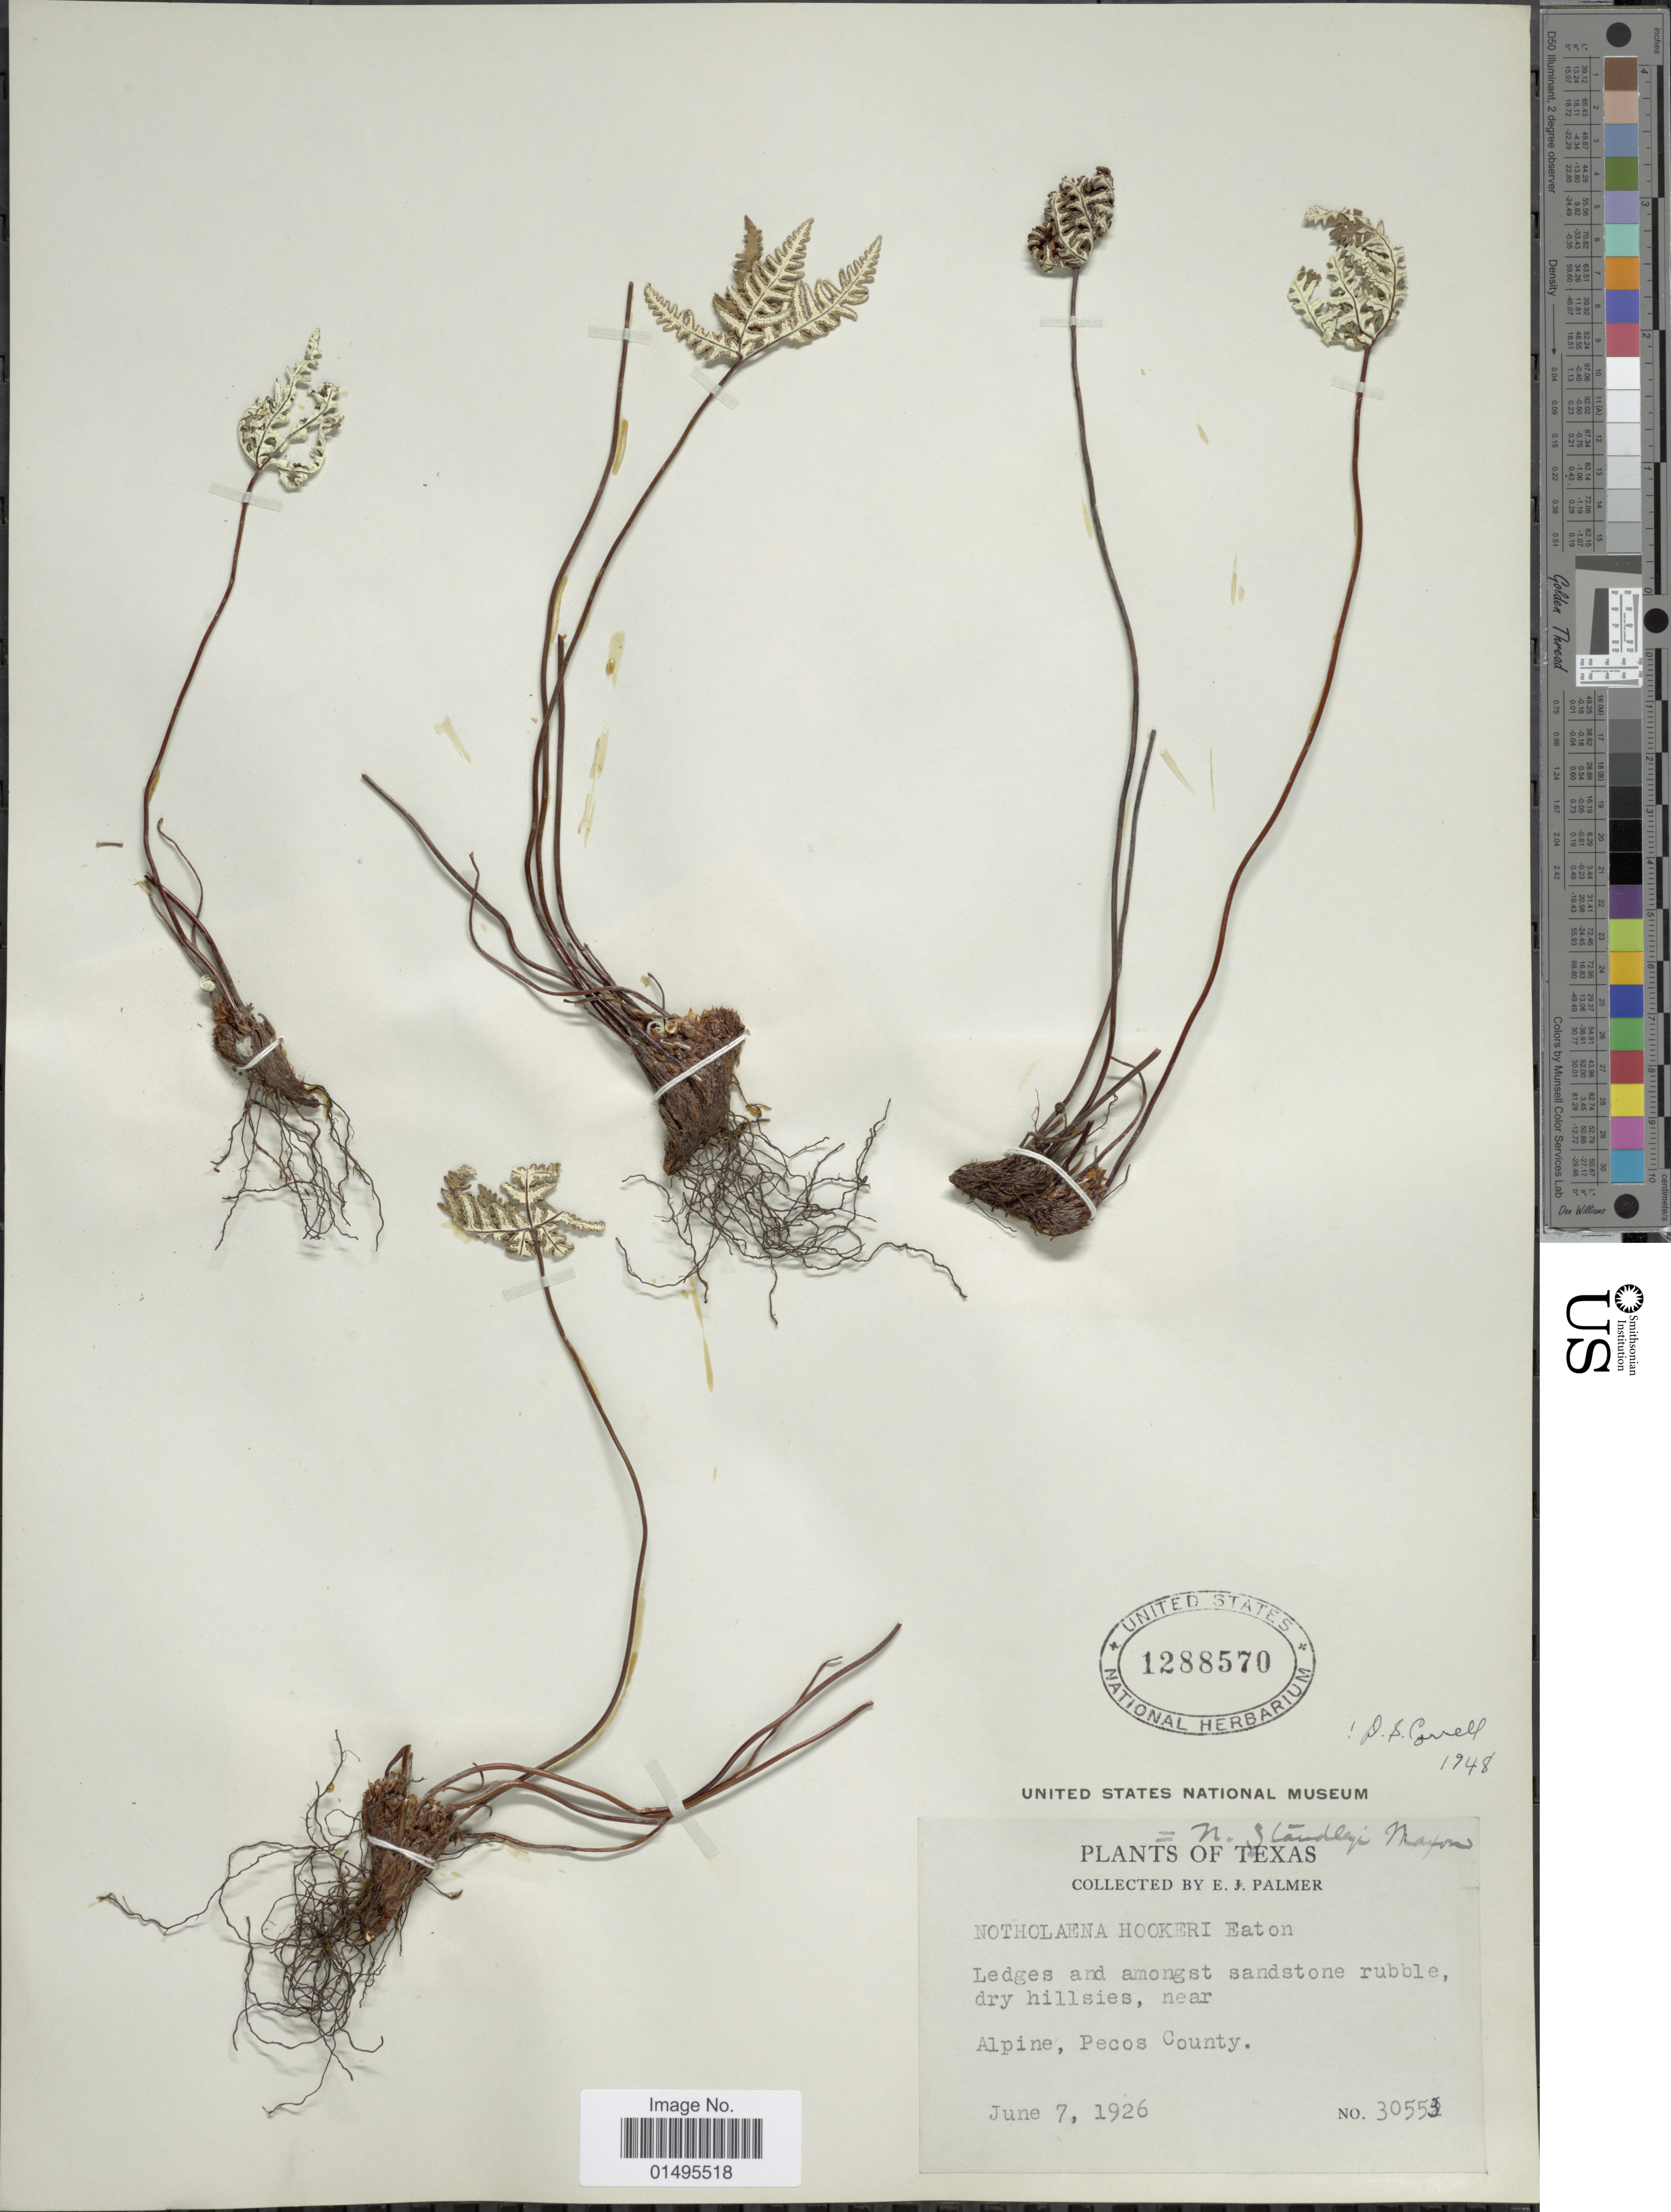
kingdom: Plantae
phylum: Tracheophyta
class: Polypodiopsida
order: Polypodiales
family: Pteridaceae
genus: Notholaena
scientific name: Notholaena standleyi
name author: Maxon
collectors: E. J. Palmer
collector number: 30553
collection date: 1926-06-07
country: United States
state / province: Texas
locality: Ledges and among sandstone rubble, dry hillsies, near Alpine, Pecos County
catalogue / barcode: US 1288570